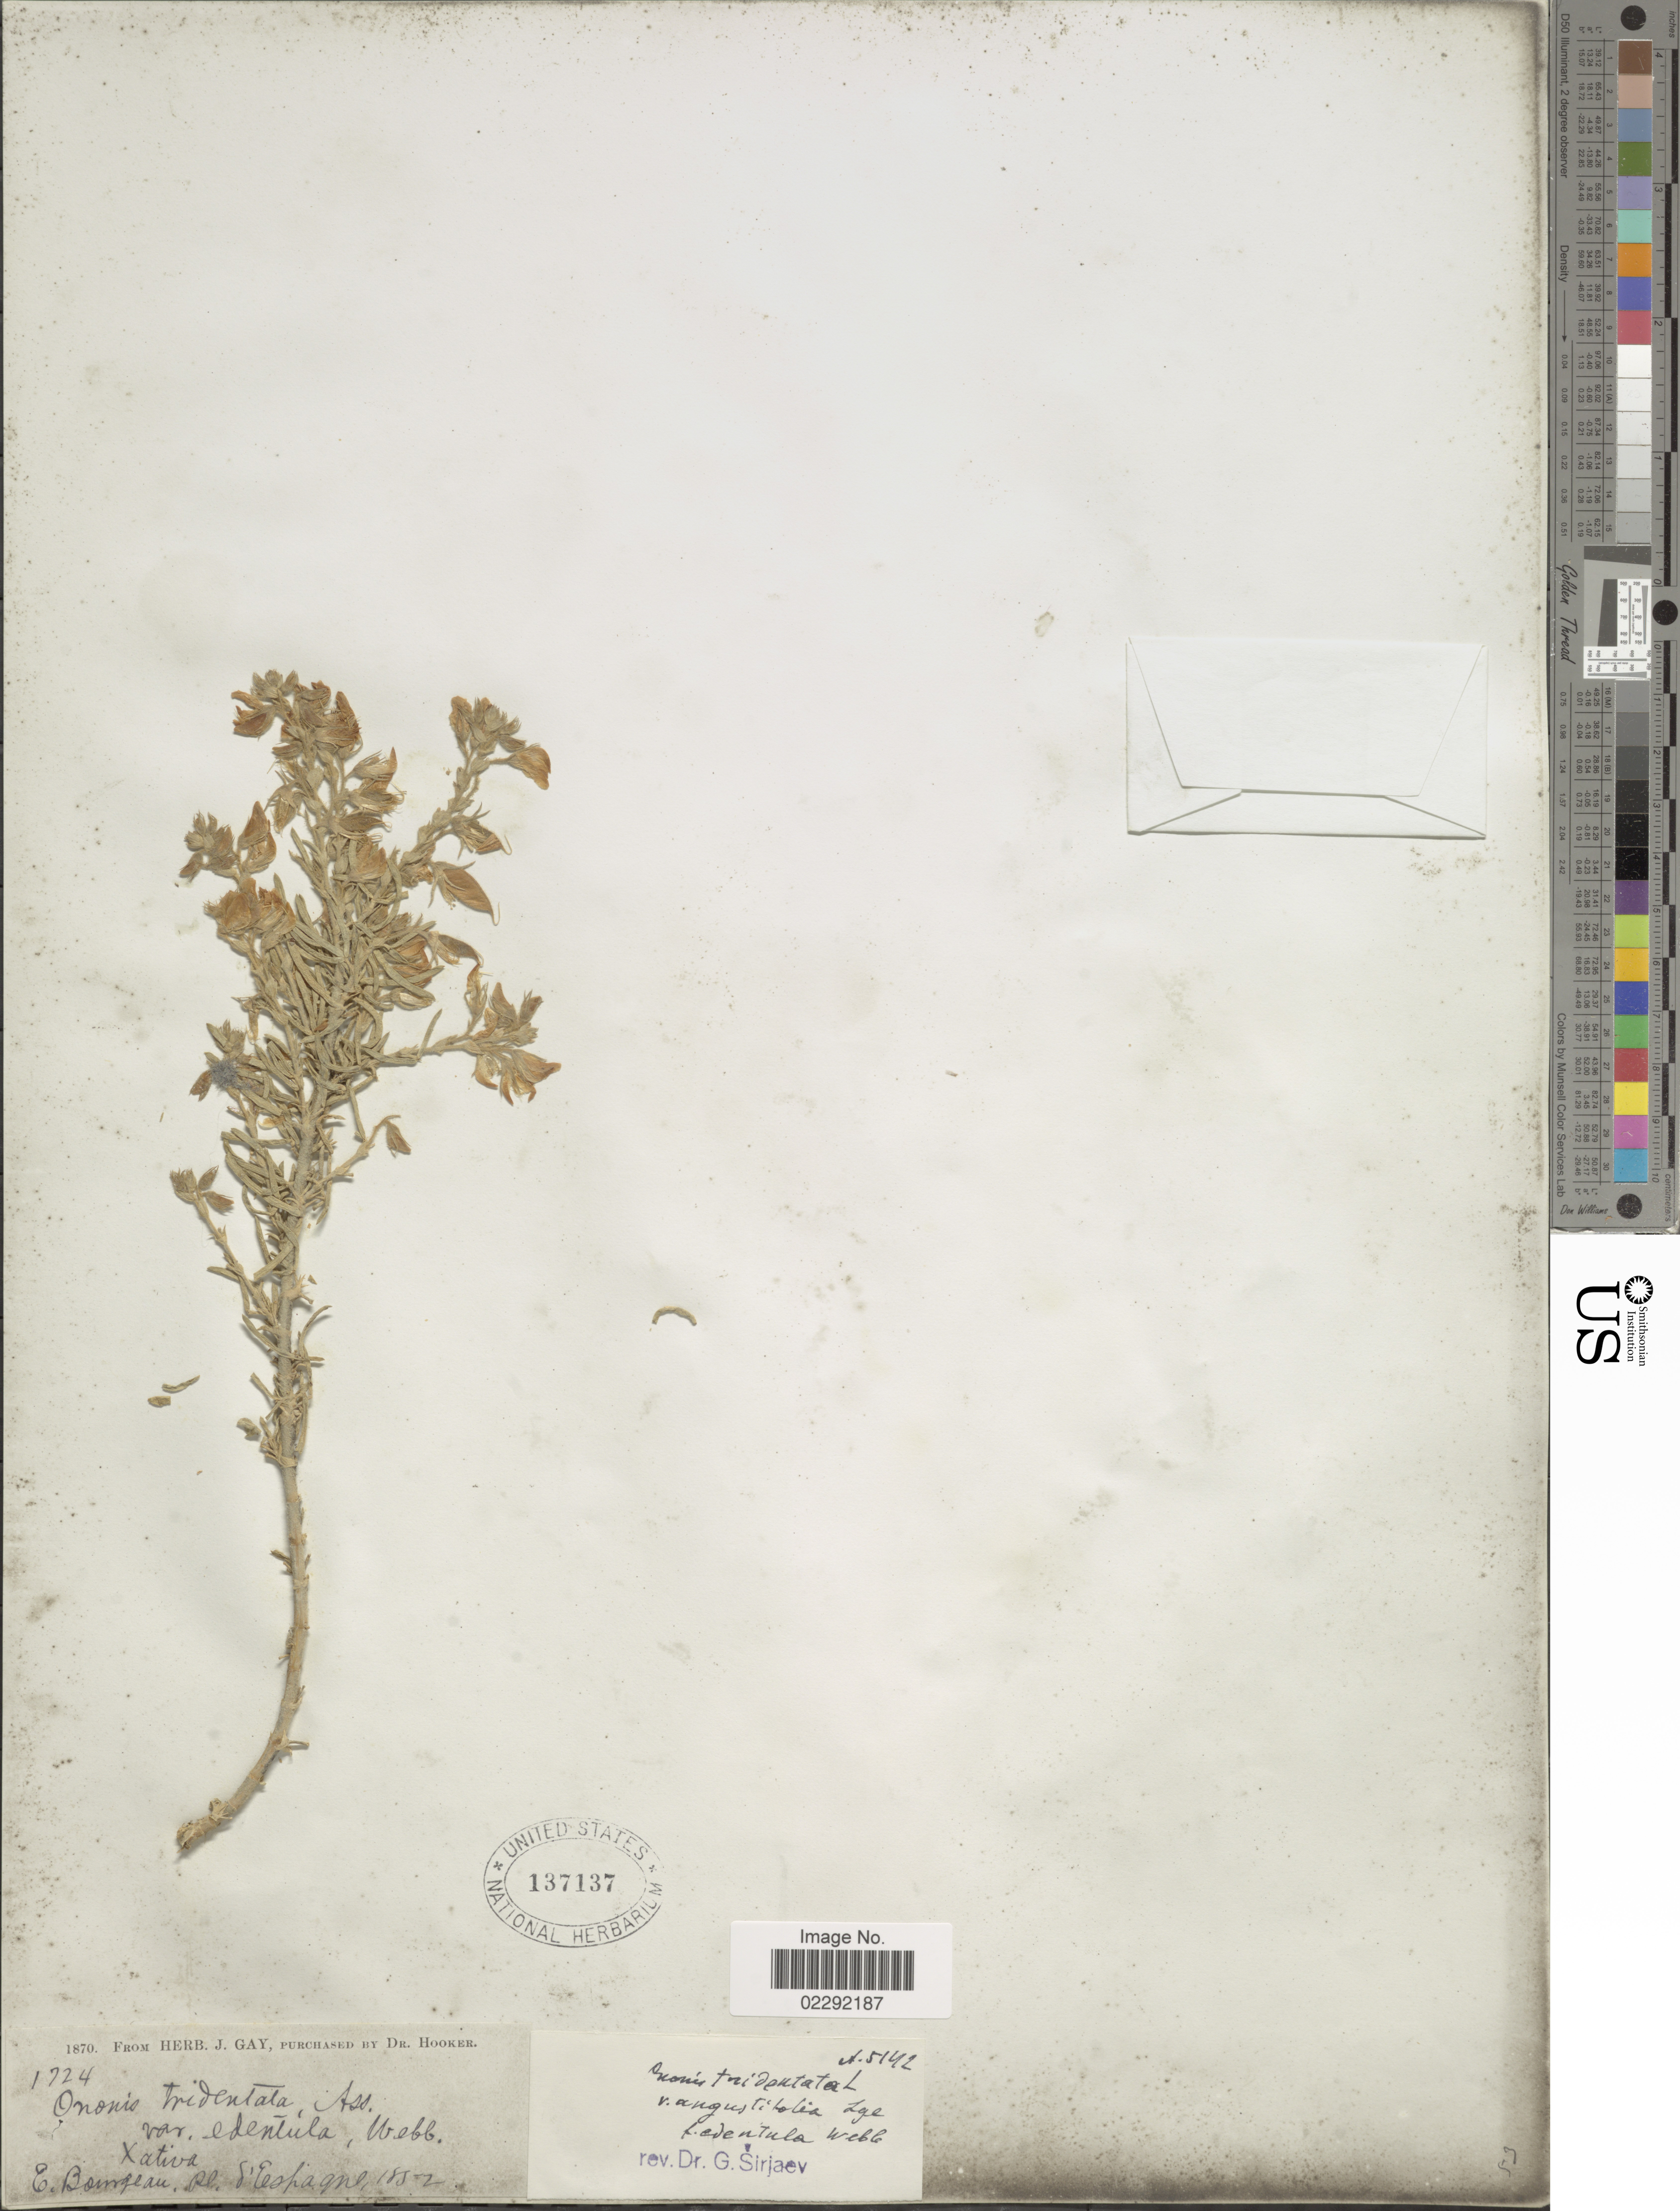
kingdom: Plantae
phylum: Tracheophyta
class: Magnoliopsida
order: Fabales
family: Fabaceae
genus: Ononis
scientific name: Ononis tridentata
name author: L.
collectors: E. Bourgeau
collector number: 1724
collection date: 1852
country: Spain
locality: Xativa, d'Espagne.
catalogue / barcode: US 137137